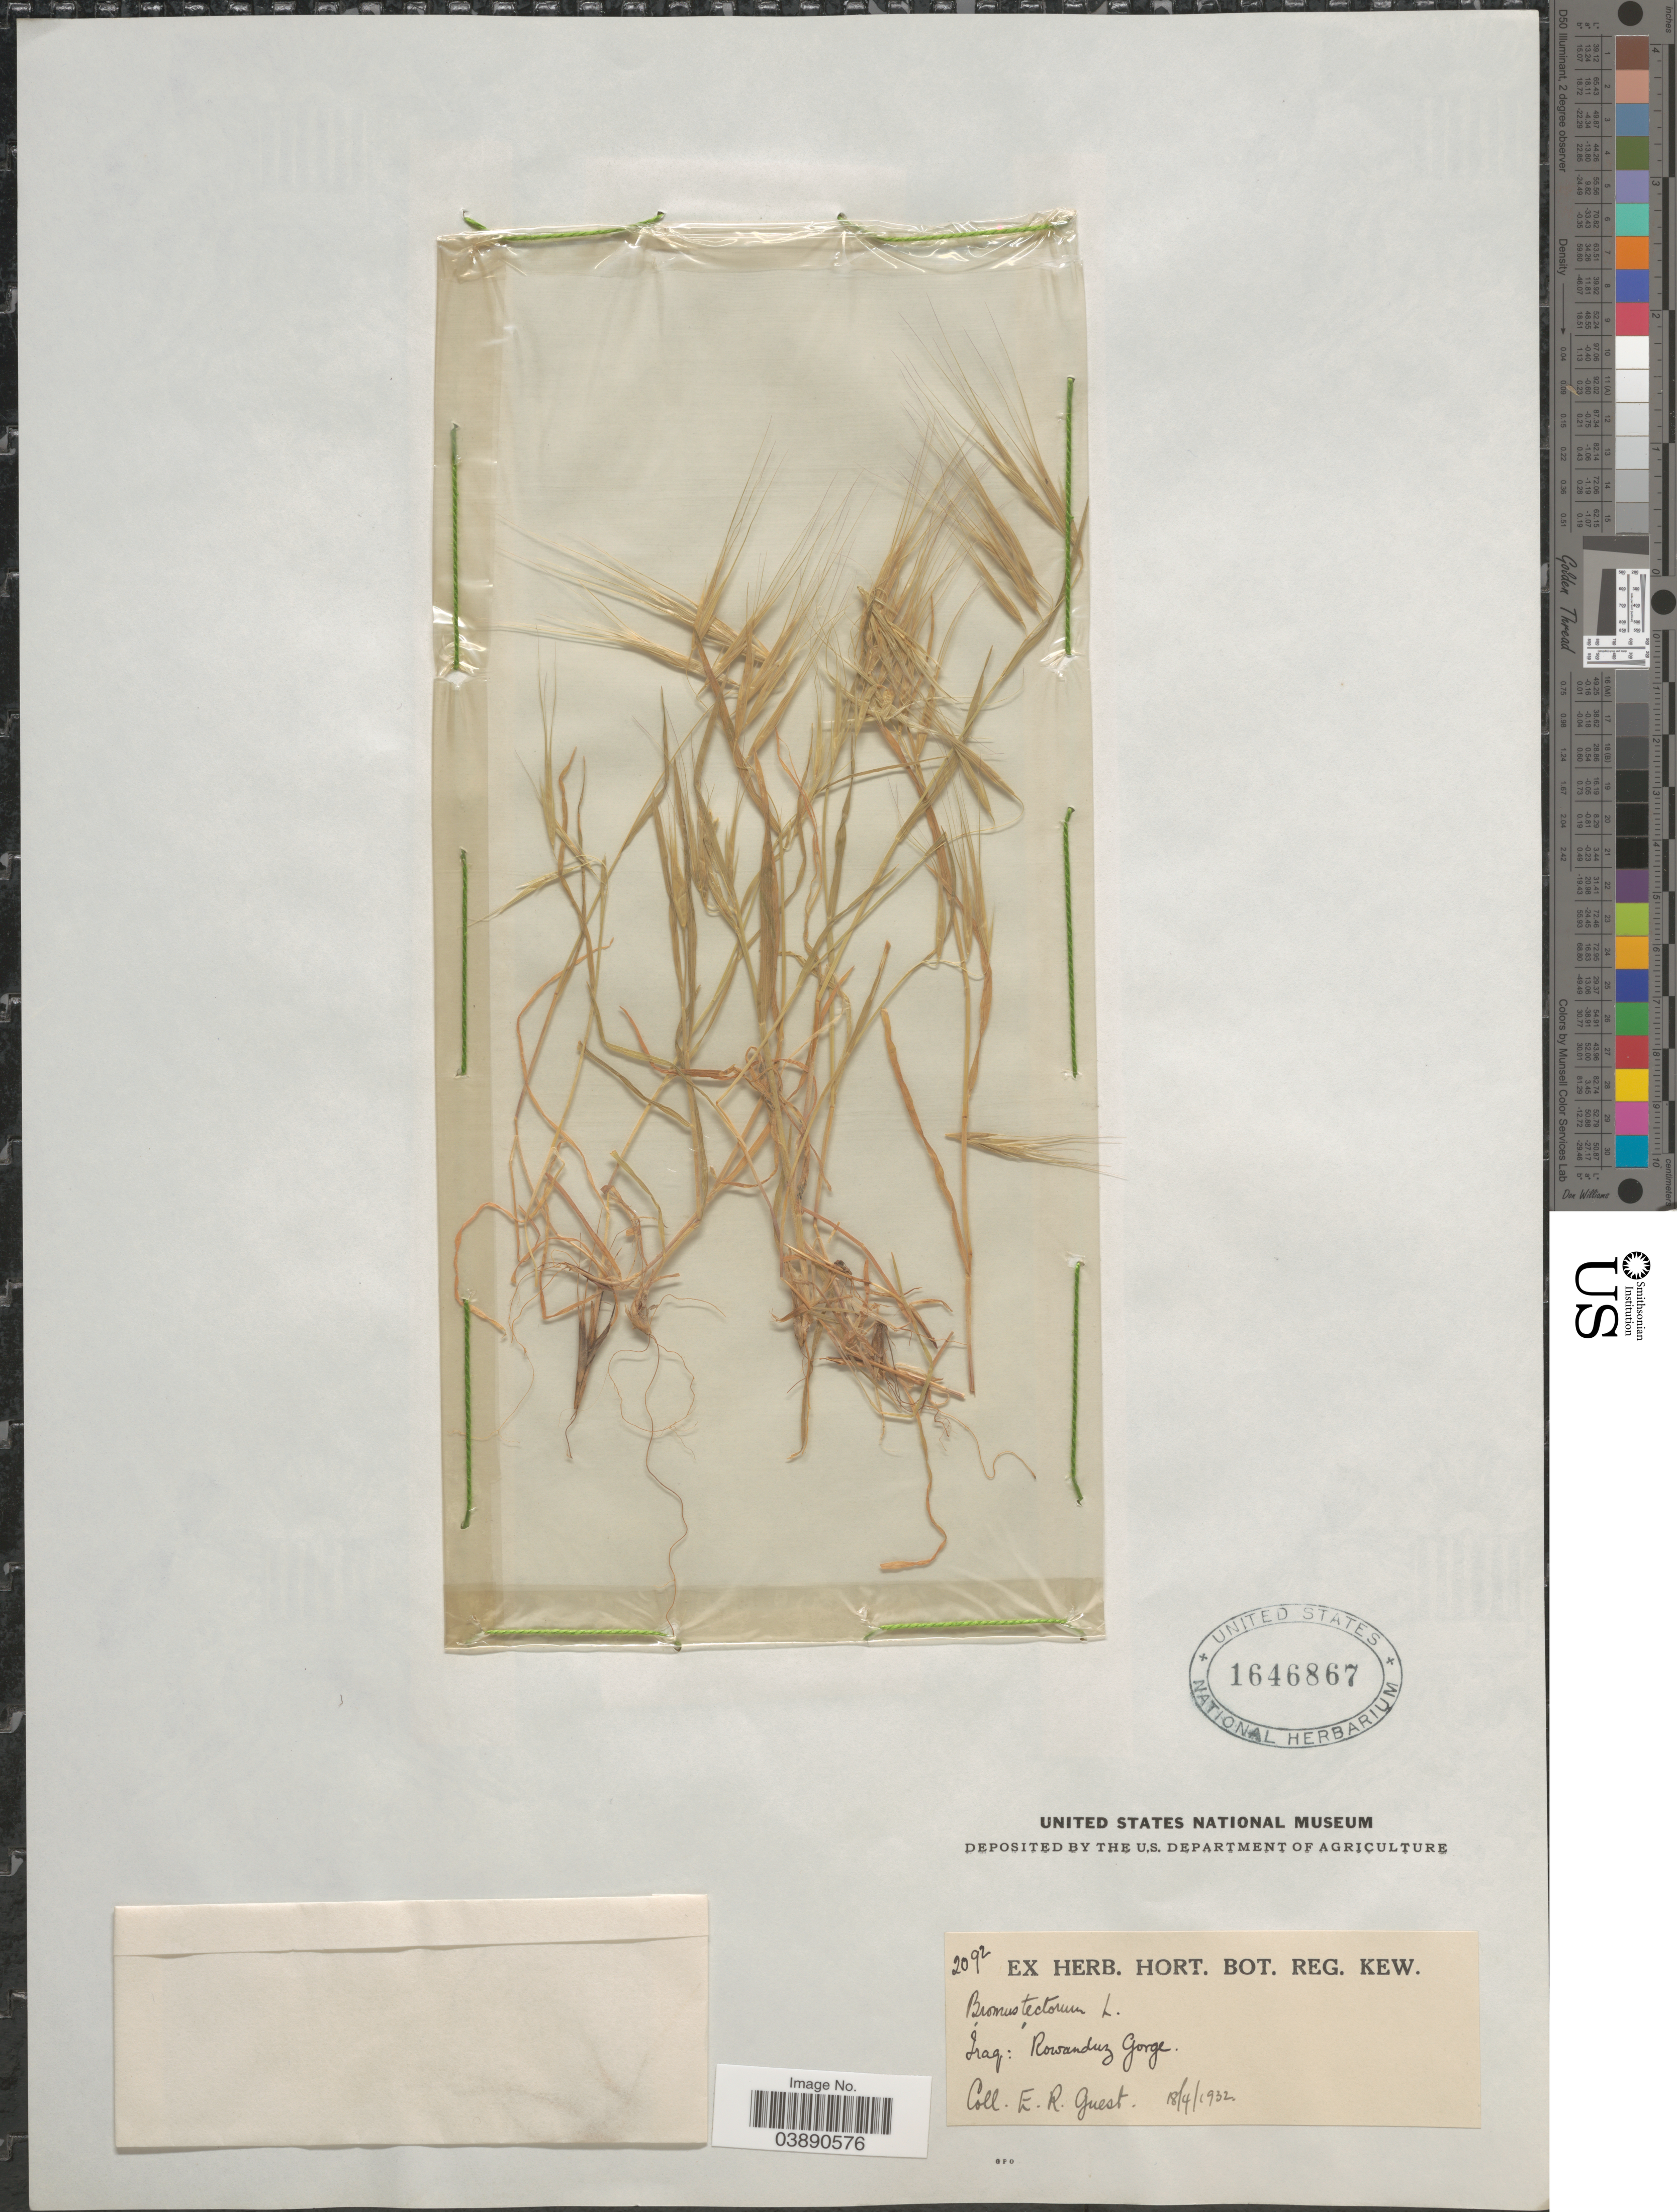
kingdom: Plantae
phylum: Tracheophyta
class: Liliopsida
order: Poales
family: Poaceae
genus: Bromus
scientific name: Bromus tectorum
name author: L.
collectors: E. Guest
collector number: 2092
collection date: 1932-04-18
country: Iraq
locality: Rowadnuz Gorge.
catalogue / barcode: US 1646867